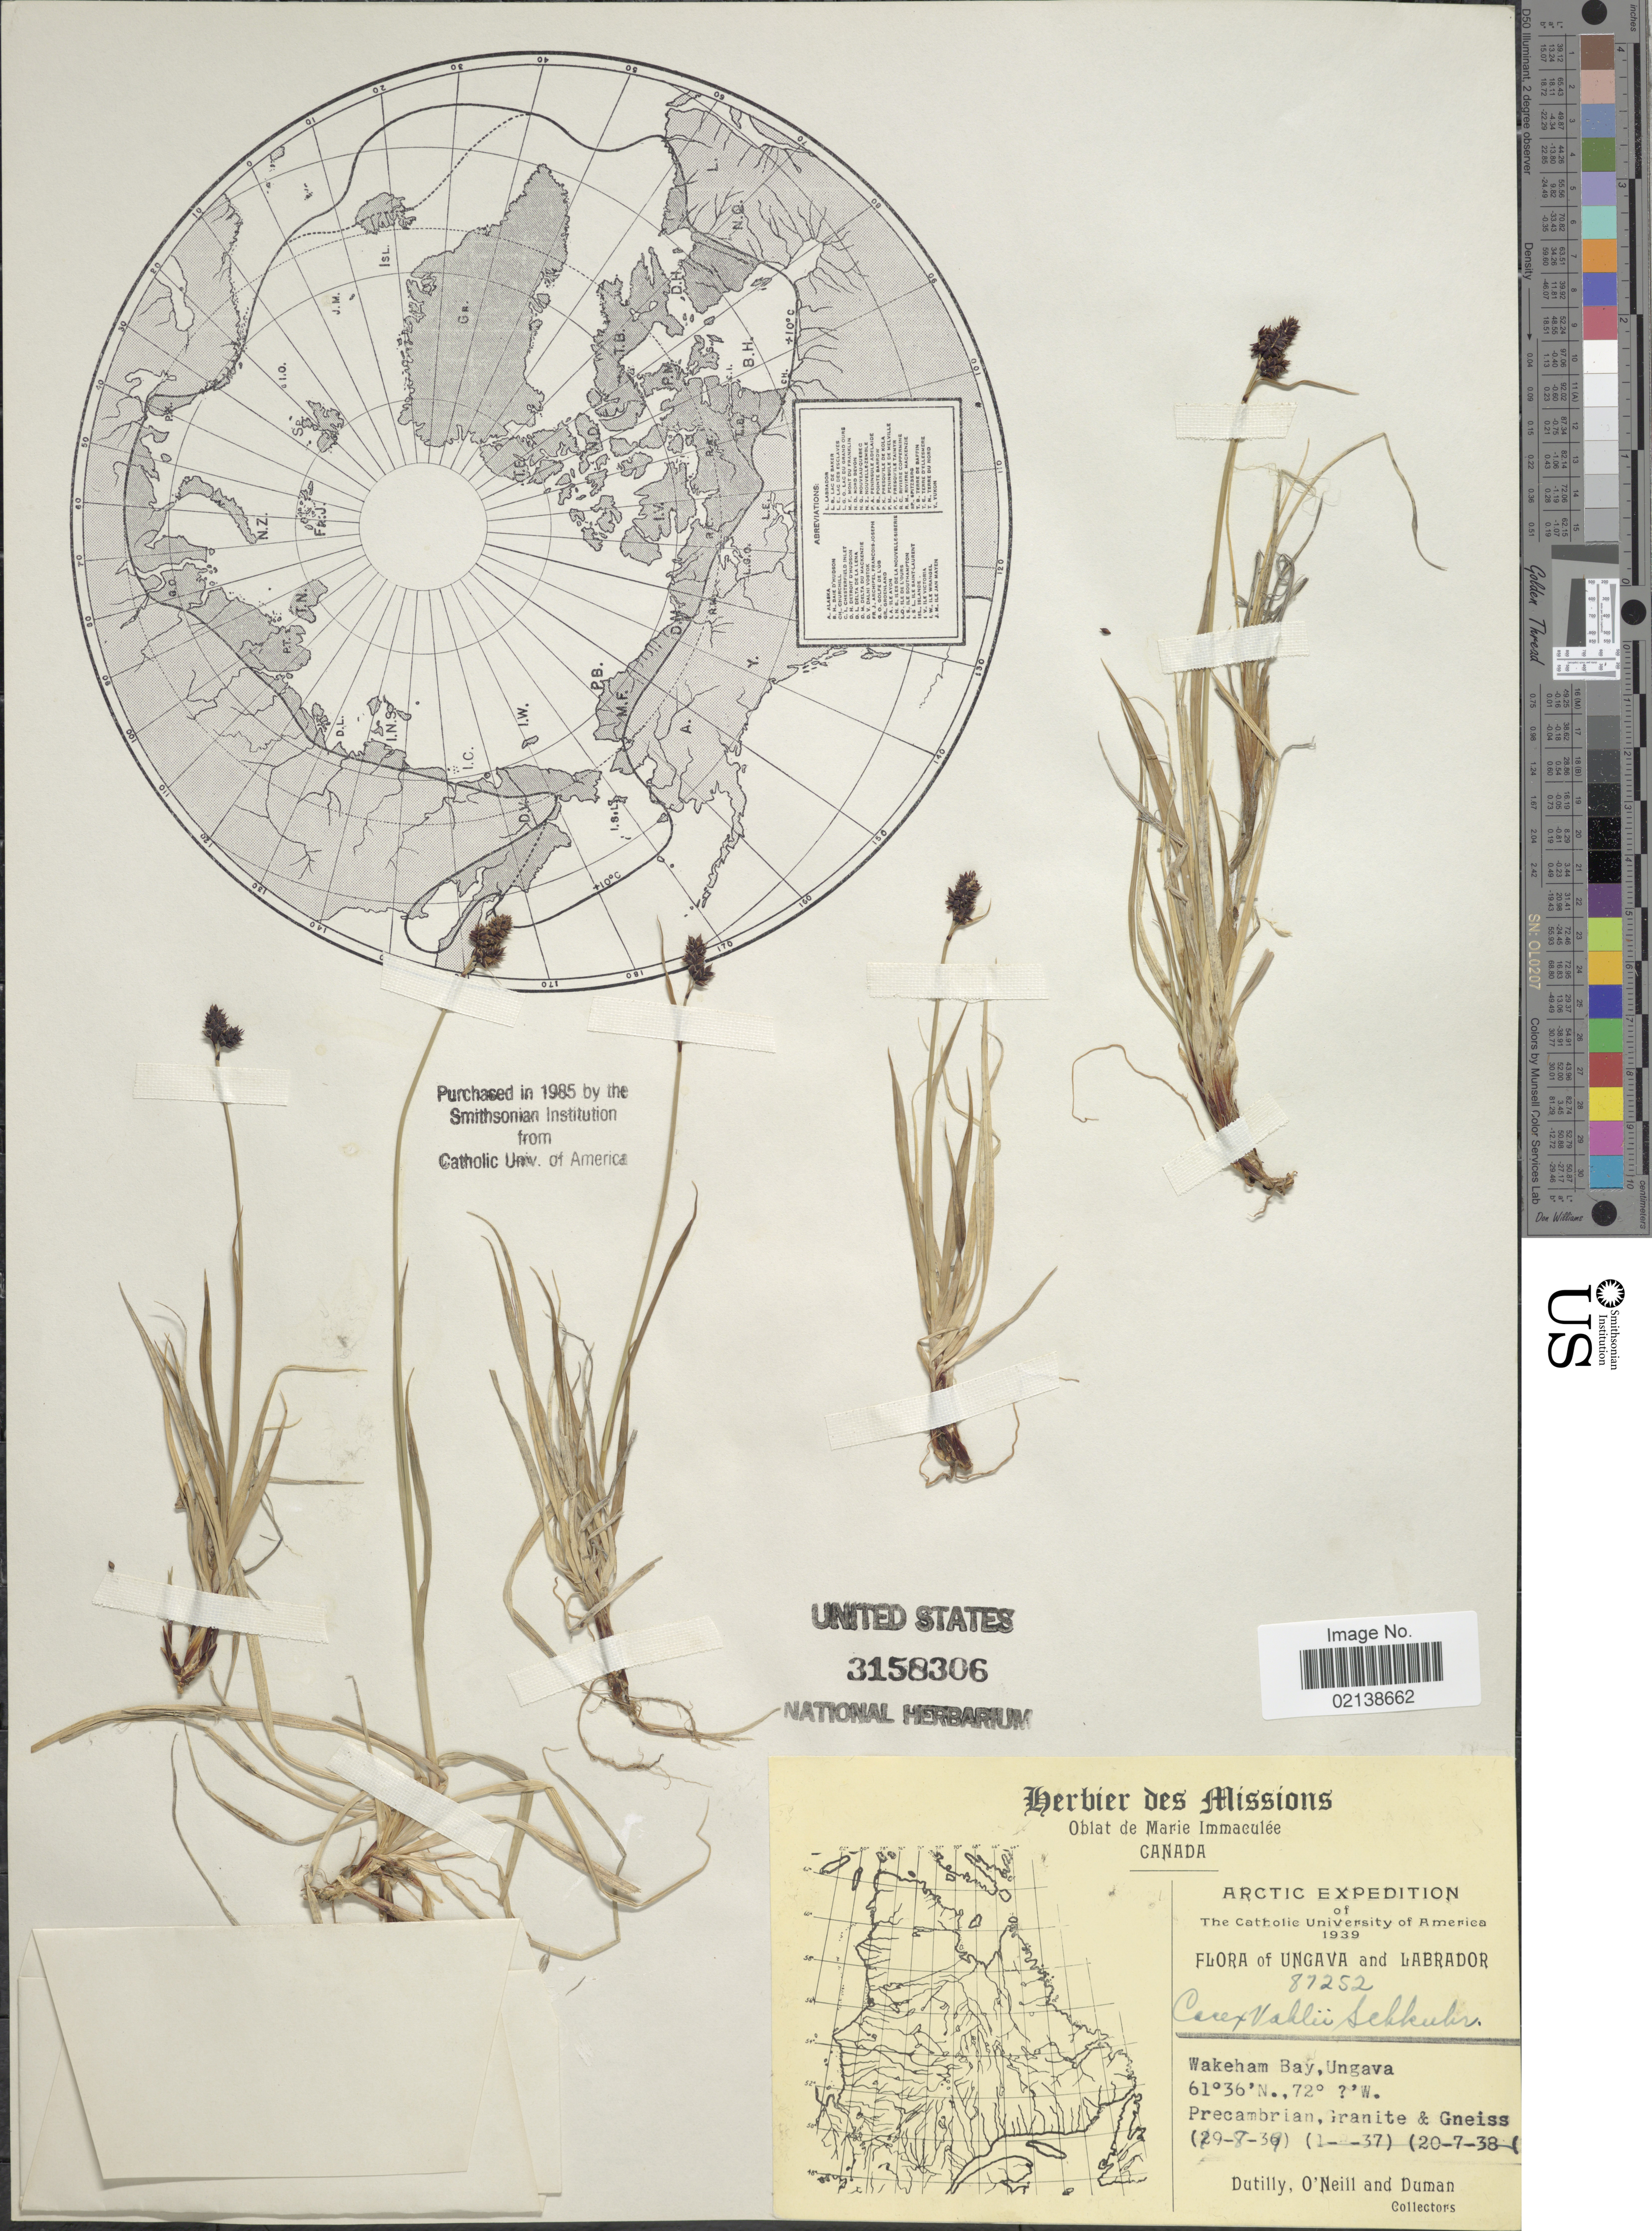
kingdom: Plantae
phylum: Tracheophyta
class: Liliopsida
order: Poales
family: Cyperaceae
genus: Carex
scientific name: Carex norvegica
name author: Retz.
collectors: -. Dutilly, O' Neill & -. Duman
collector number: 87252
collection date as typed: Transcribed d/m/y: 29/8/39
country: Canada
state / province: Newfoundland and Labrador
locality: Canada, Arctic, Ungava & Labrador, Wakeham Bay, Ungava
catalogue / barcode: US 3158306